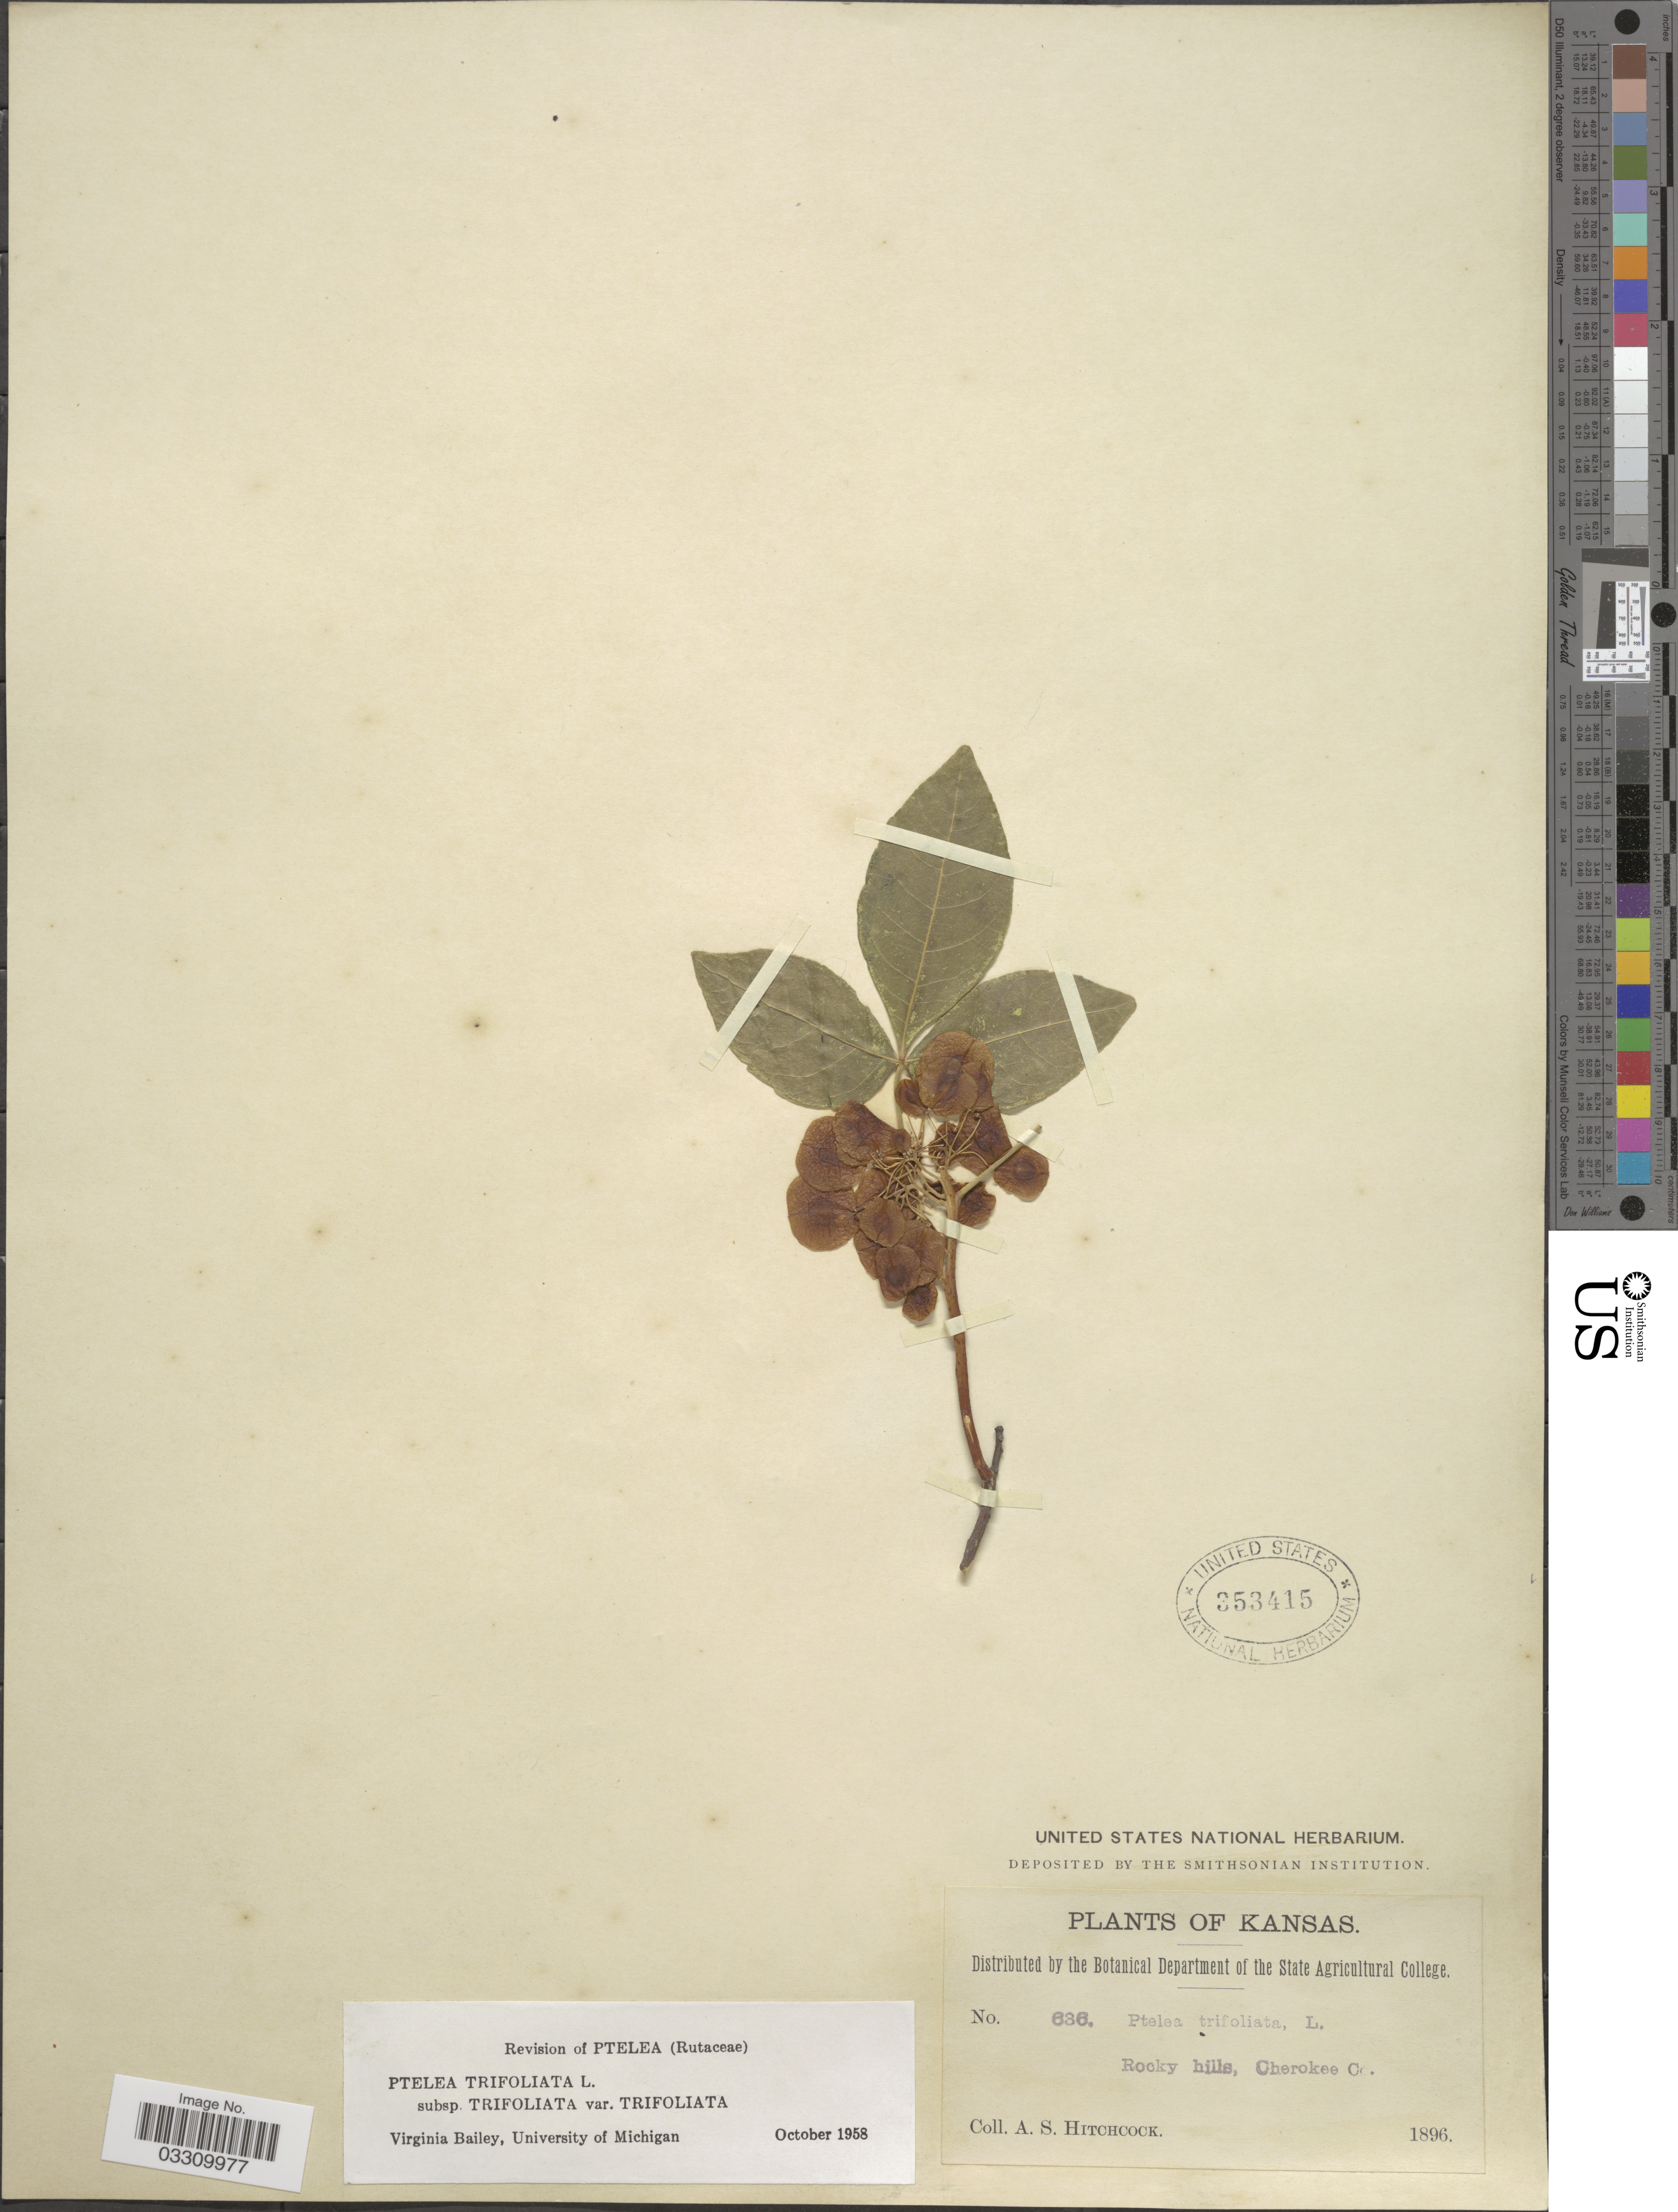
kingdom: Plantae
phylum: Tracheophyta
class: Magnoliopsida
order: Sapindales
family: Rutaceae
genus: Ptelea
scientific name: Ptelea trifoliata subsp. trifoliata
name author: L.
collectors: A. S. Hitchcock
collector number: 636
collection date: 1896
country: United States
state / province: Kansas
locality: Rocky hills, Cherokee Co.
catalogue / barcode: US 353415